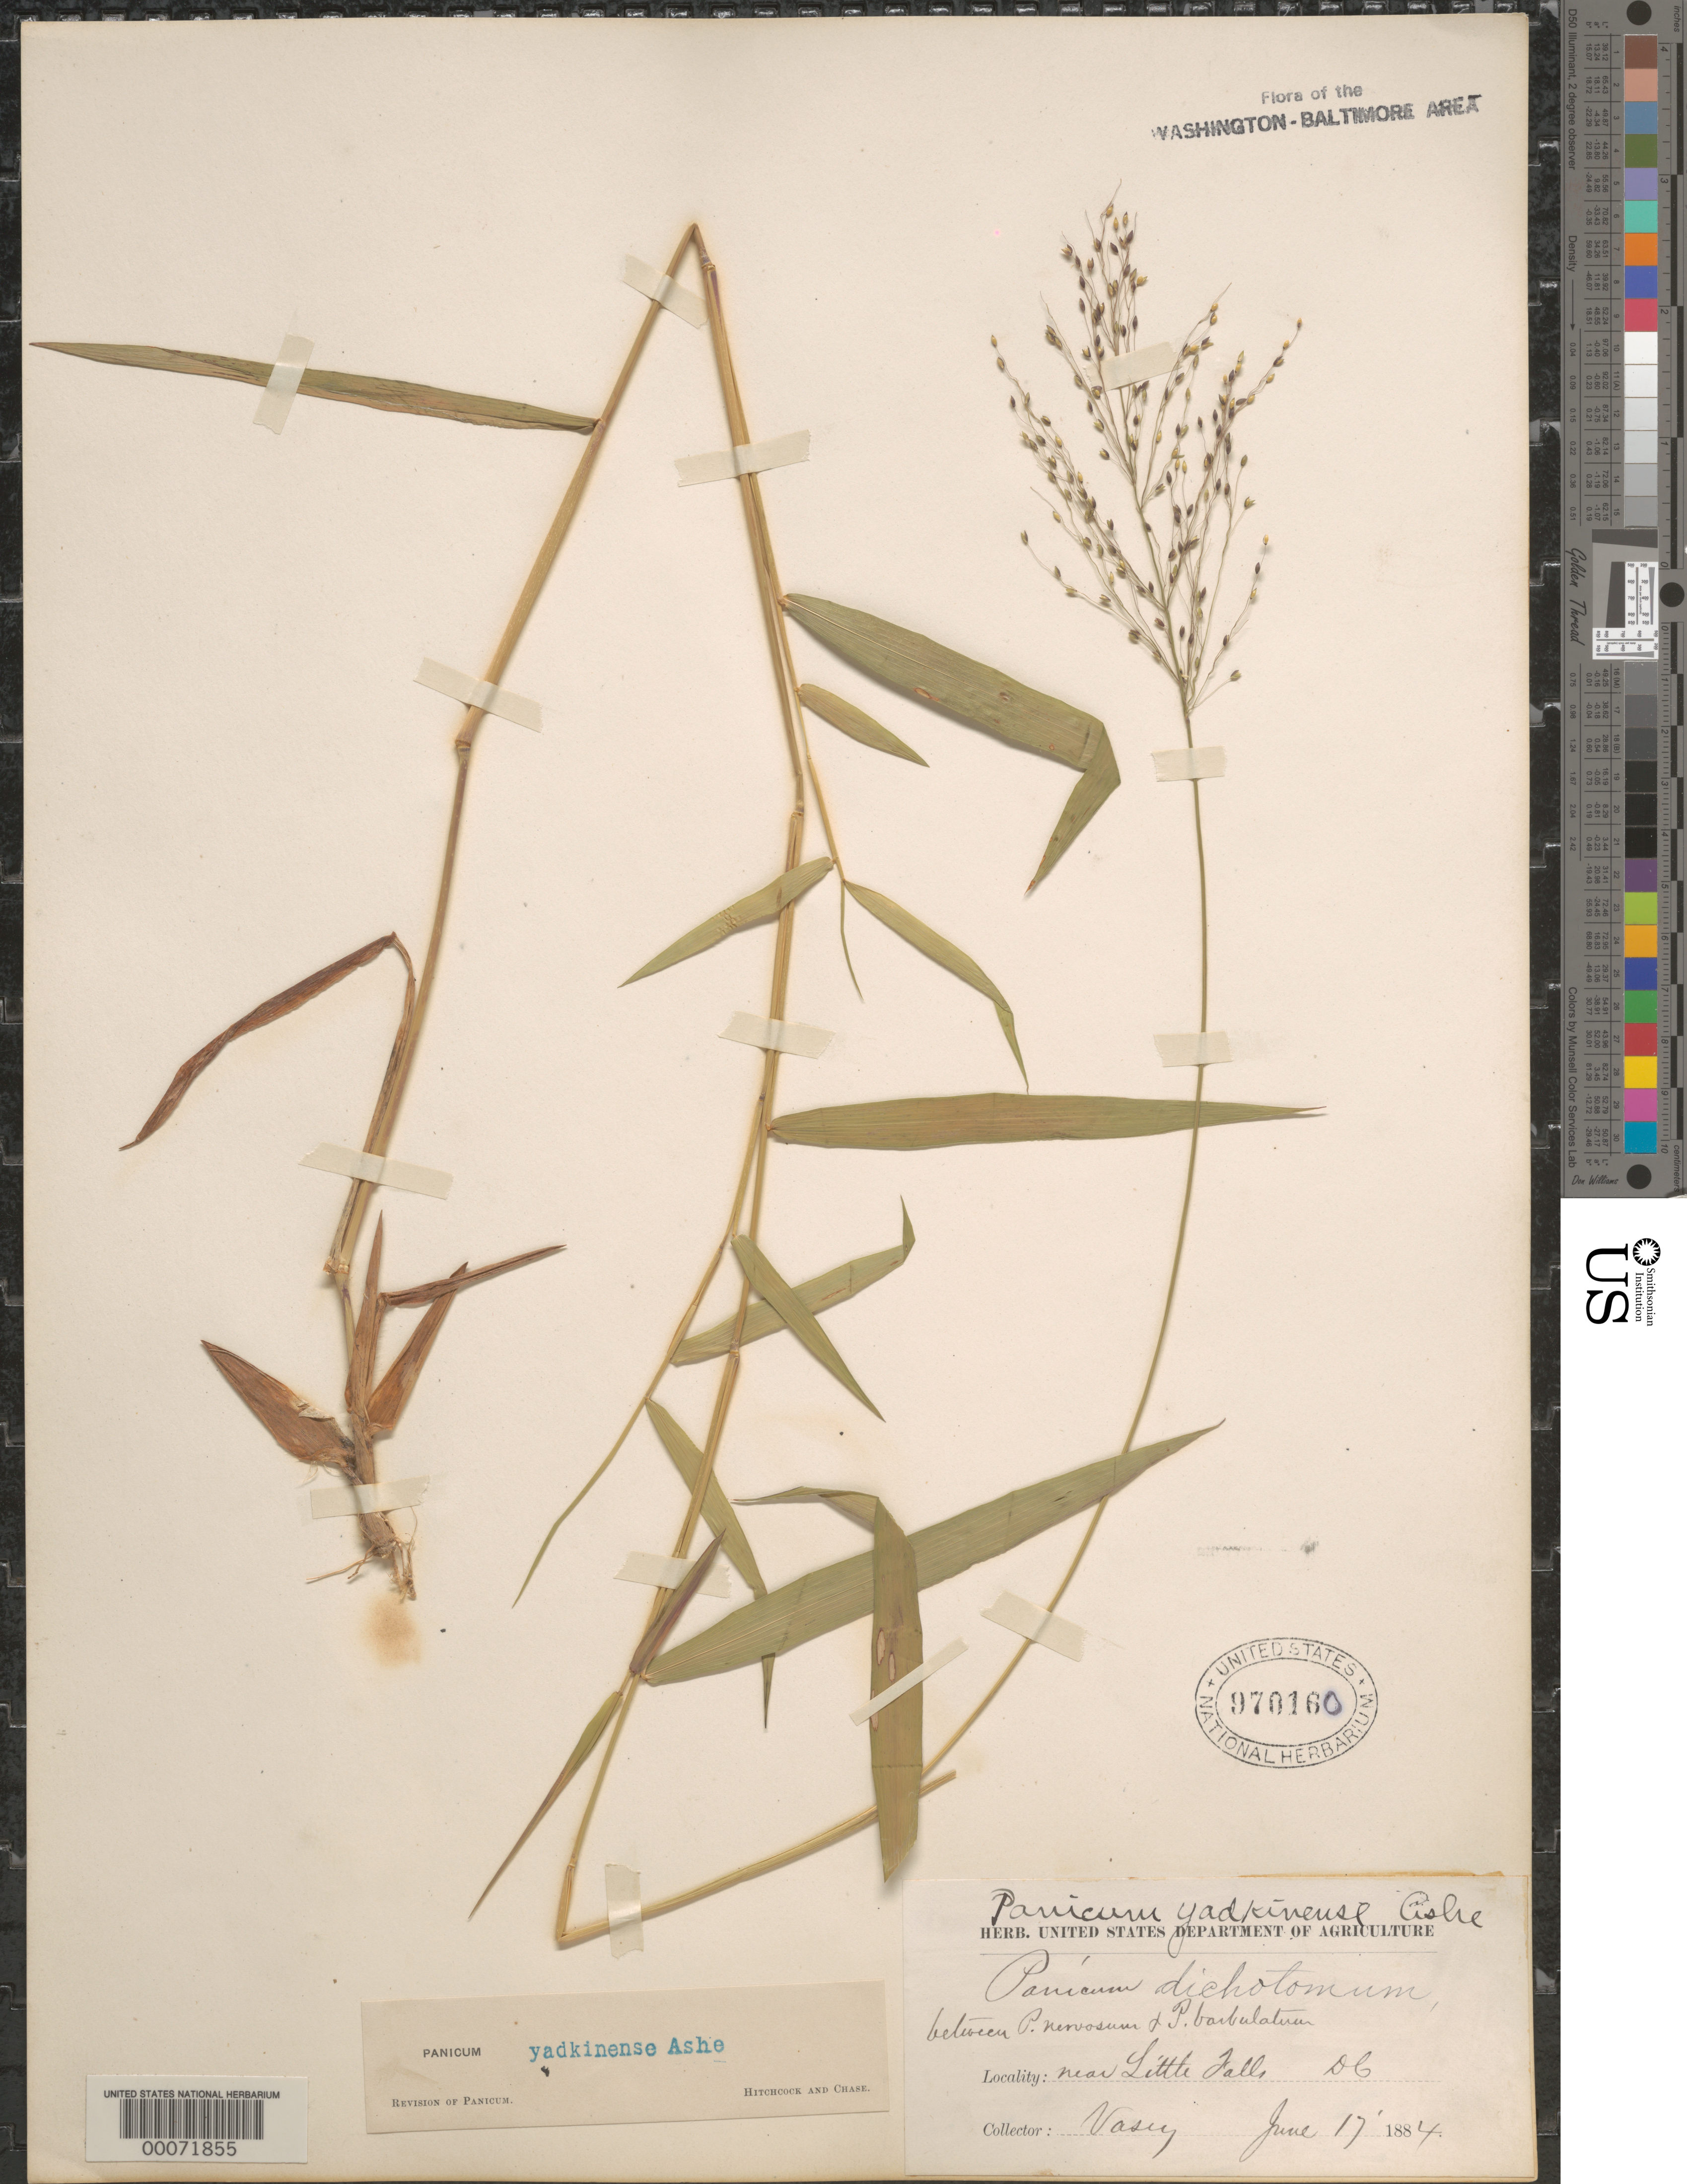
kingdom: Plantae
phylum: Tracheophyta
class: Liliopsida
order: Poales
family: Poaceae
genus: Dichanthelium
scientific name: Dichanthelium dichotomum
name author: (L.) Gould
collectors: G. Vasey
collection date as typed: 17 Jun 1884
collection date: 1884-06-17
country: United States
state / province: District of Columbia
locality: Near Little Falls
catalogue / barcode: US 970160